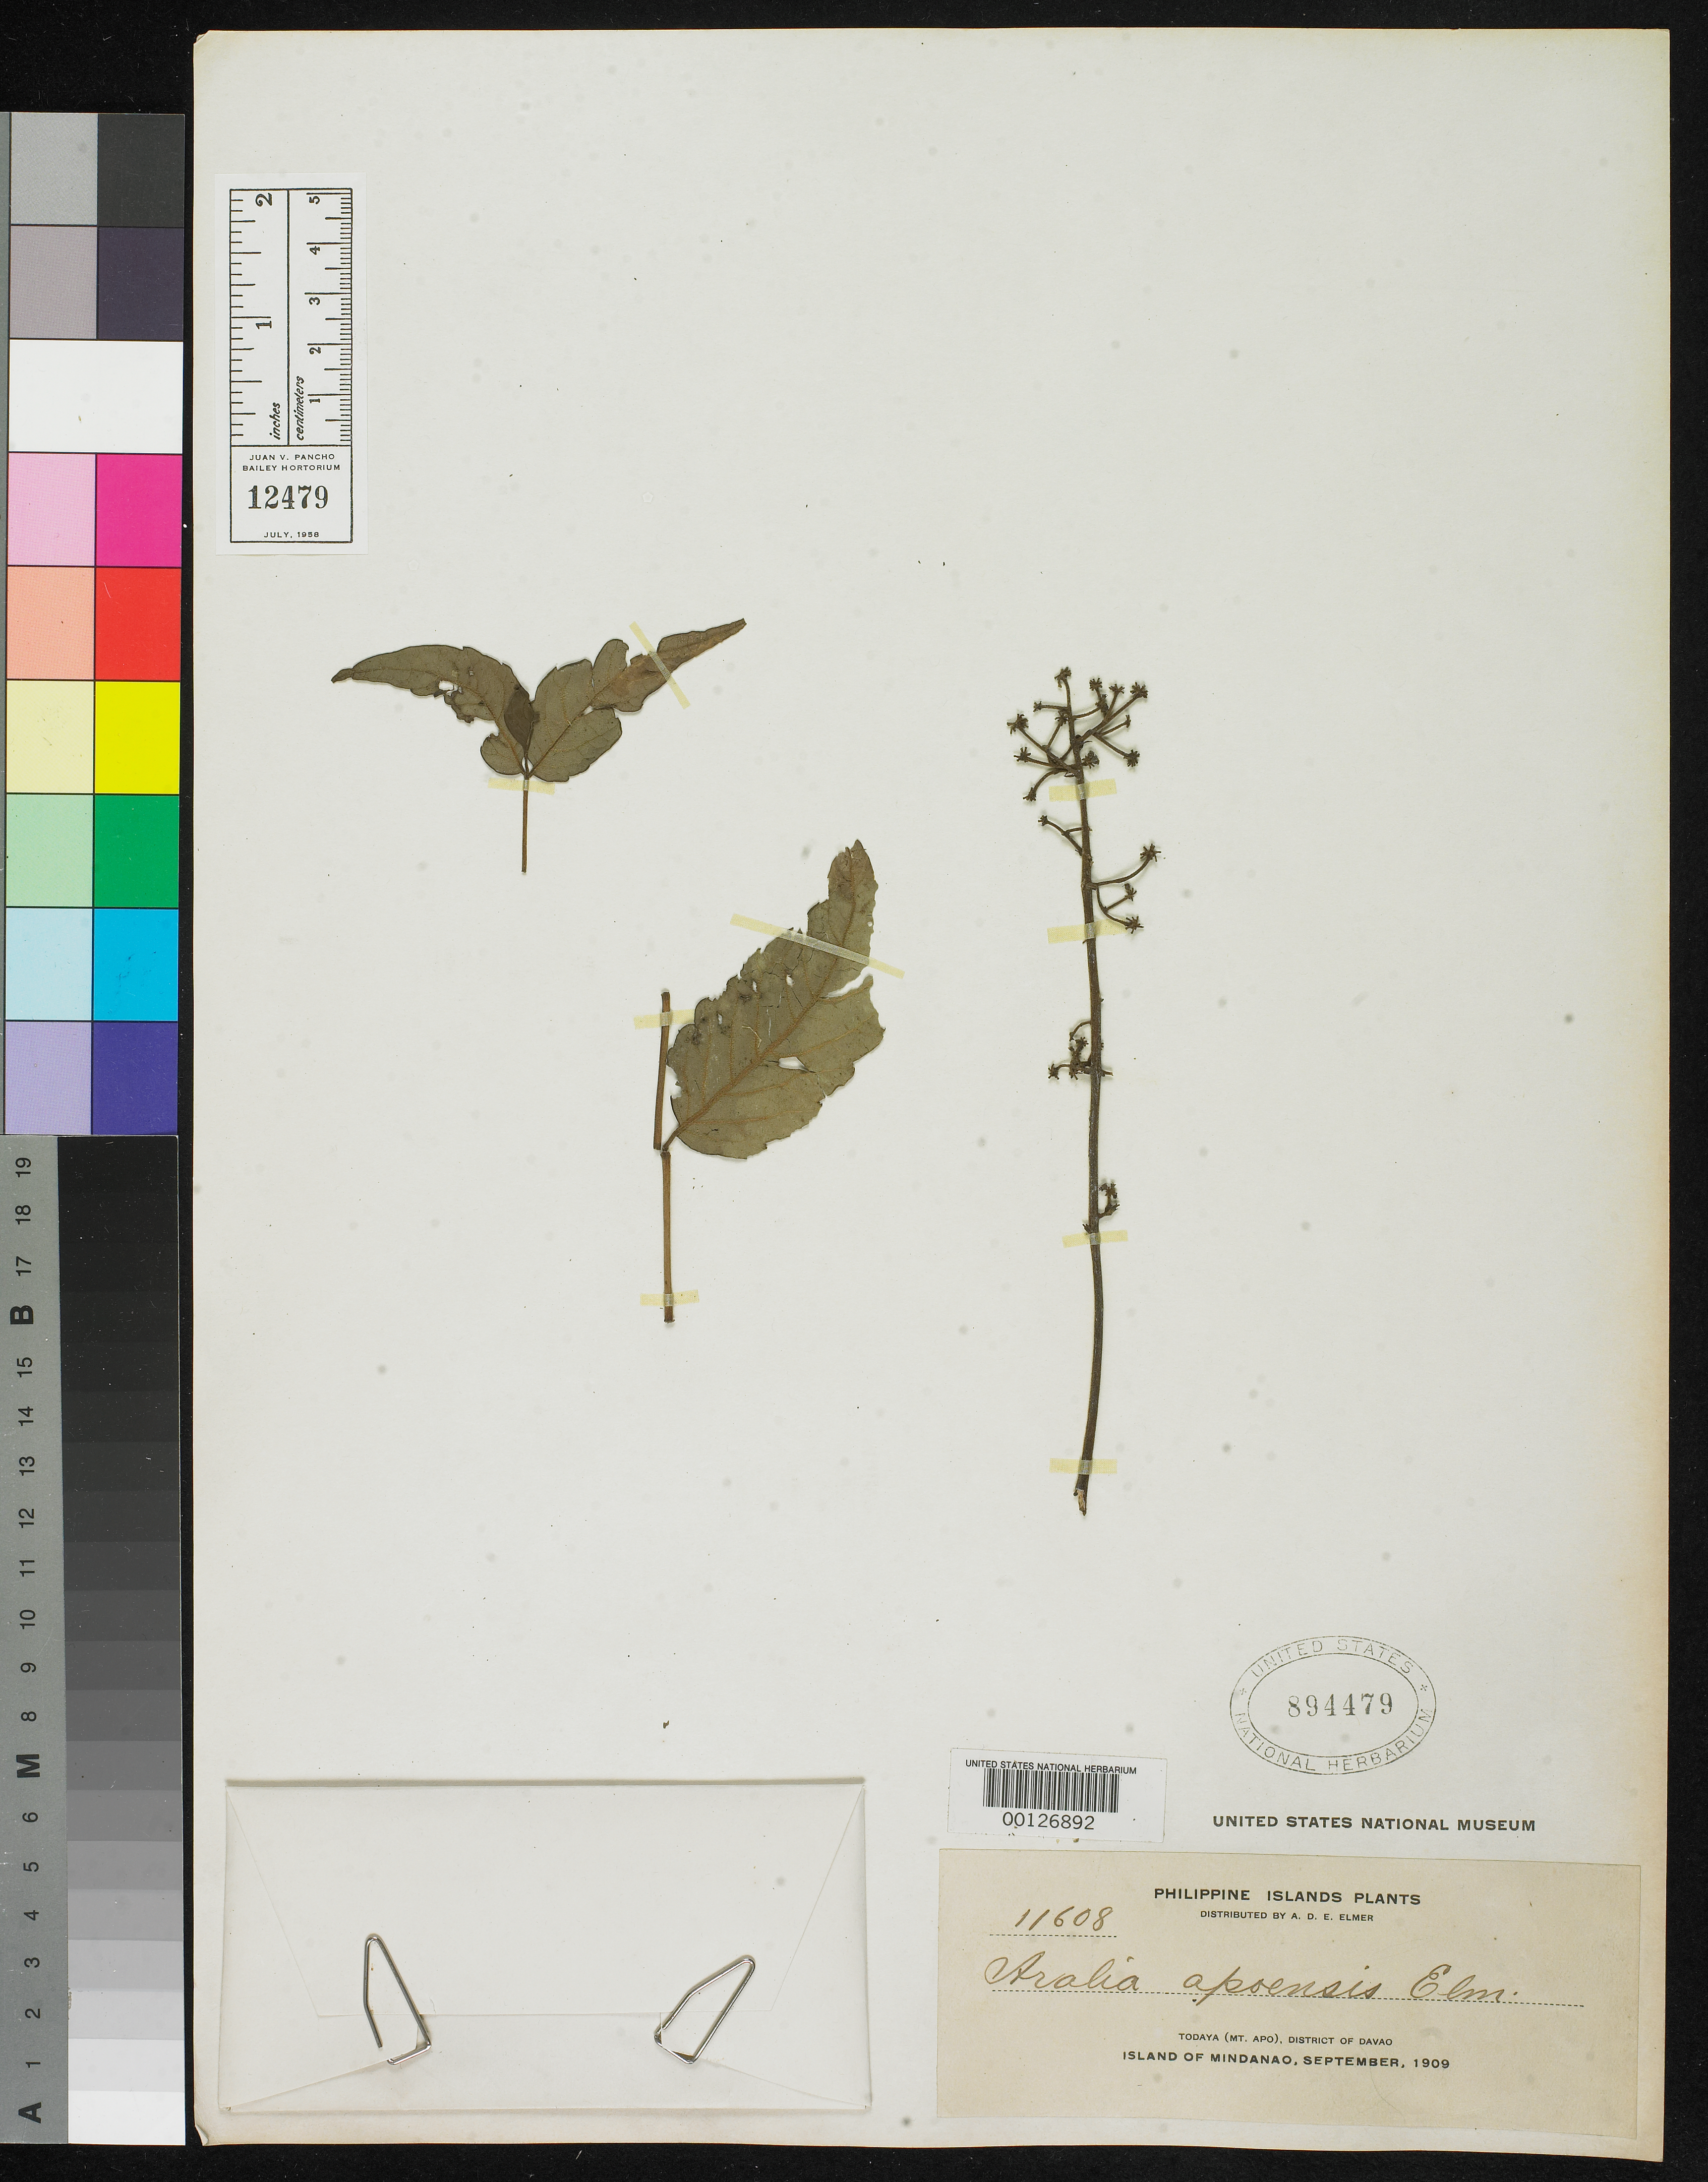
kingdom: Plantae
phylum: Tracheophyta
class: Magnoliopsida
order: Apiales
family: Araliaceae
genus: Aralia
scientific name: Aralia apoensis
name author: Elmer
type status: Isotype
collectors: A. D. E. Elmer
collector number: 11608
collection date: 1909-09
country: Philippines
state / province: Davao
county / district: Davao del Sur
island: Mindanao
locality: Todaya (Mt. Apo), District of Davao, Island of Mindanao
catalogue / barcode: US 894479